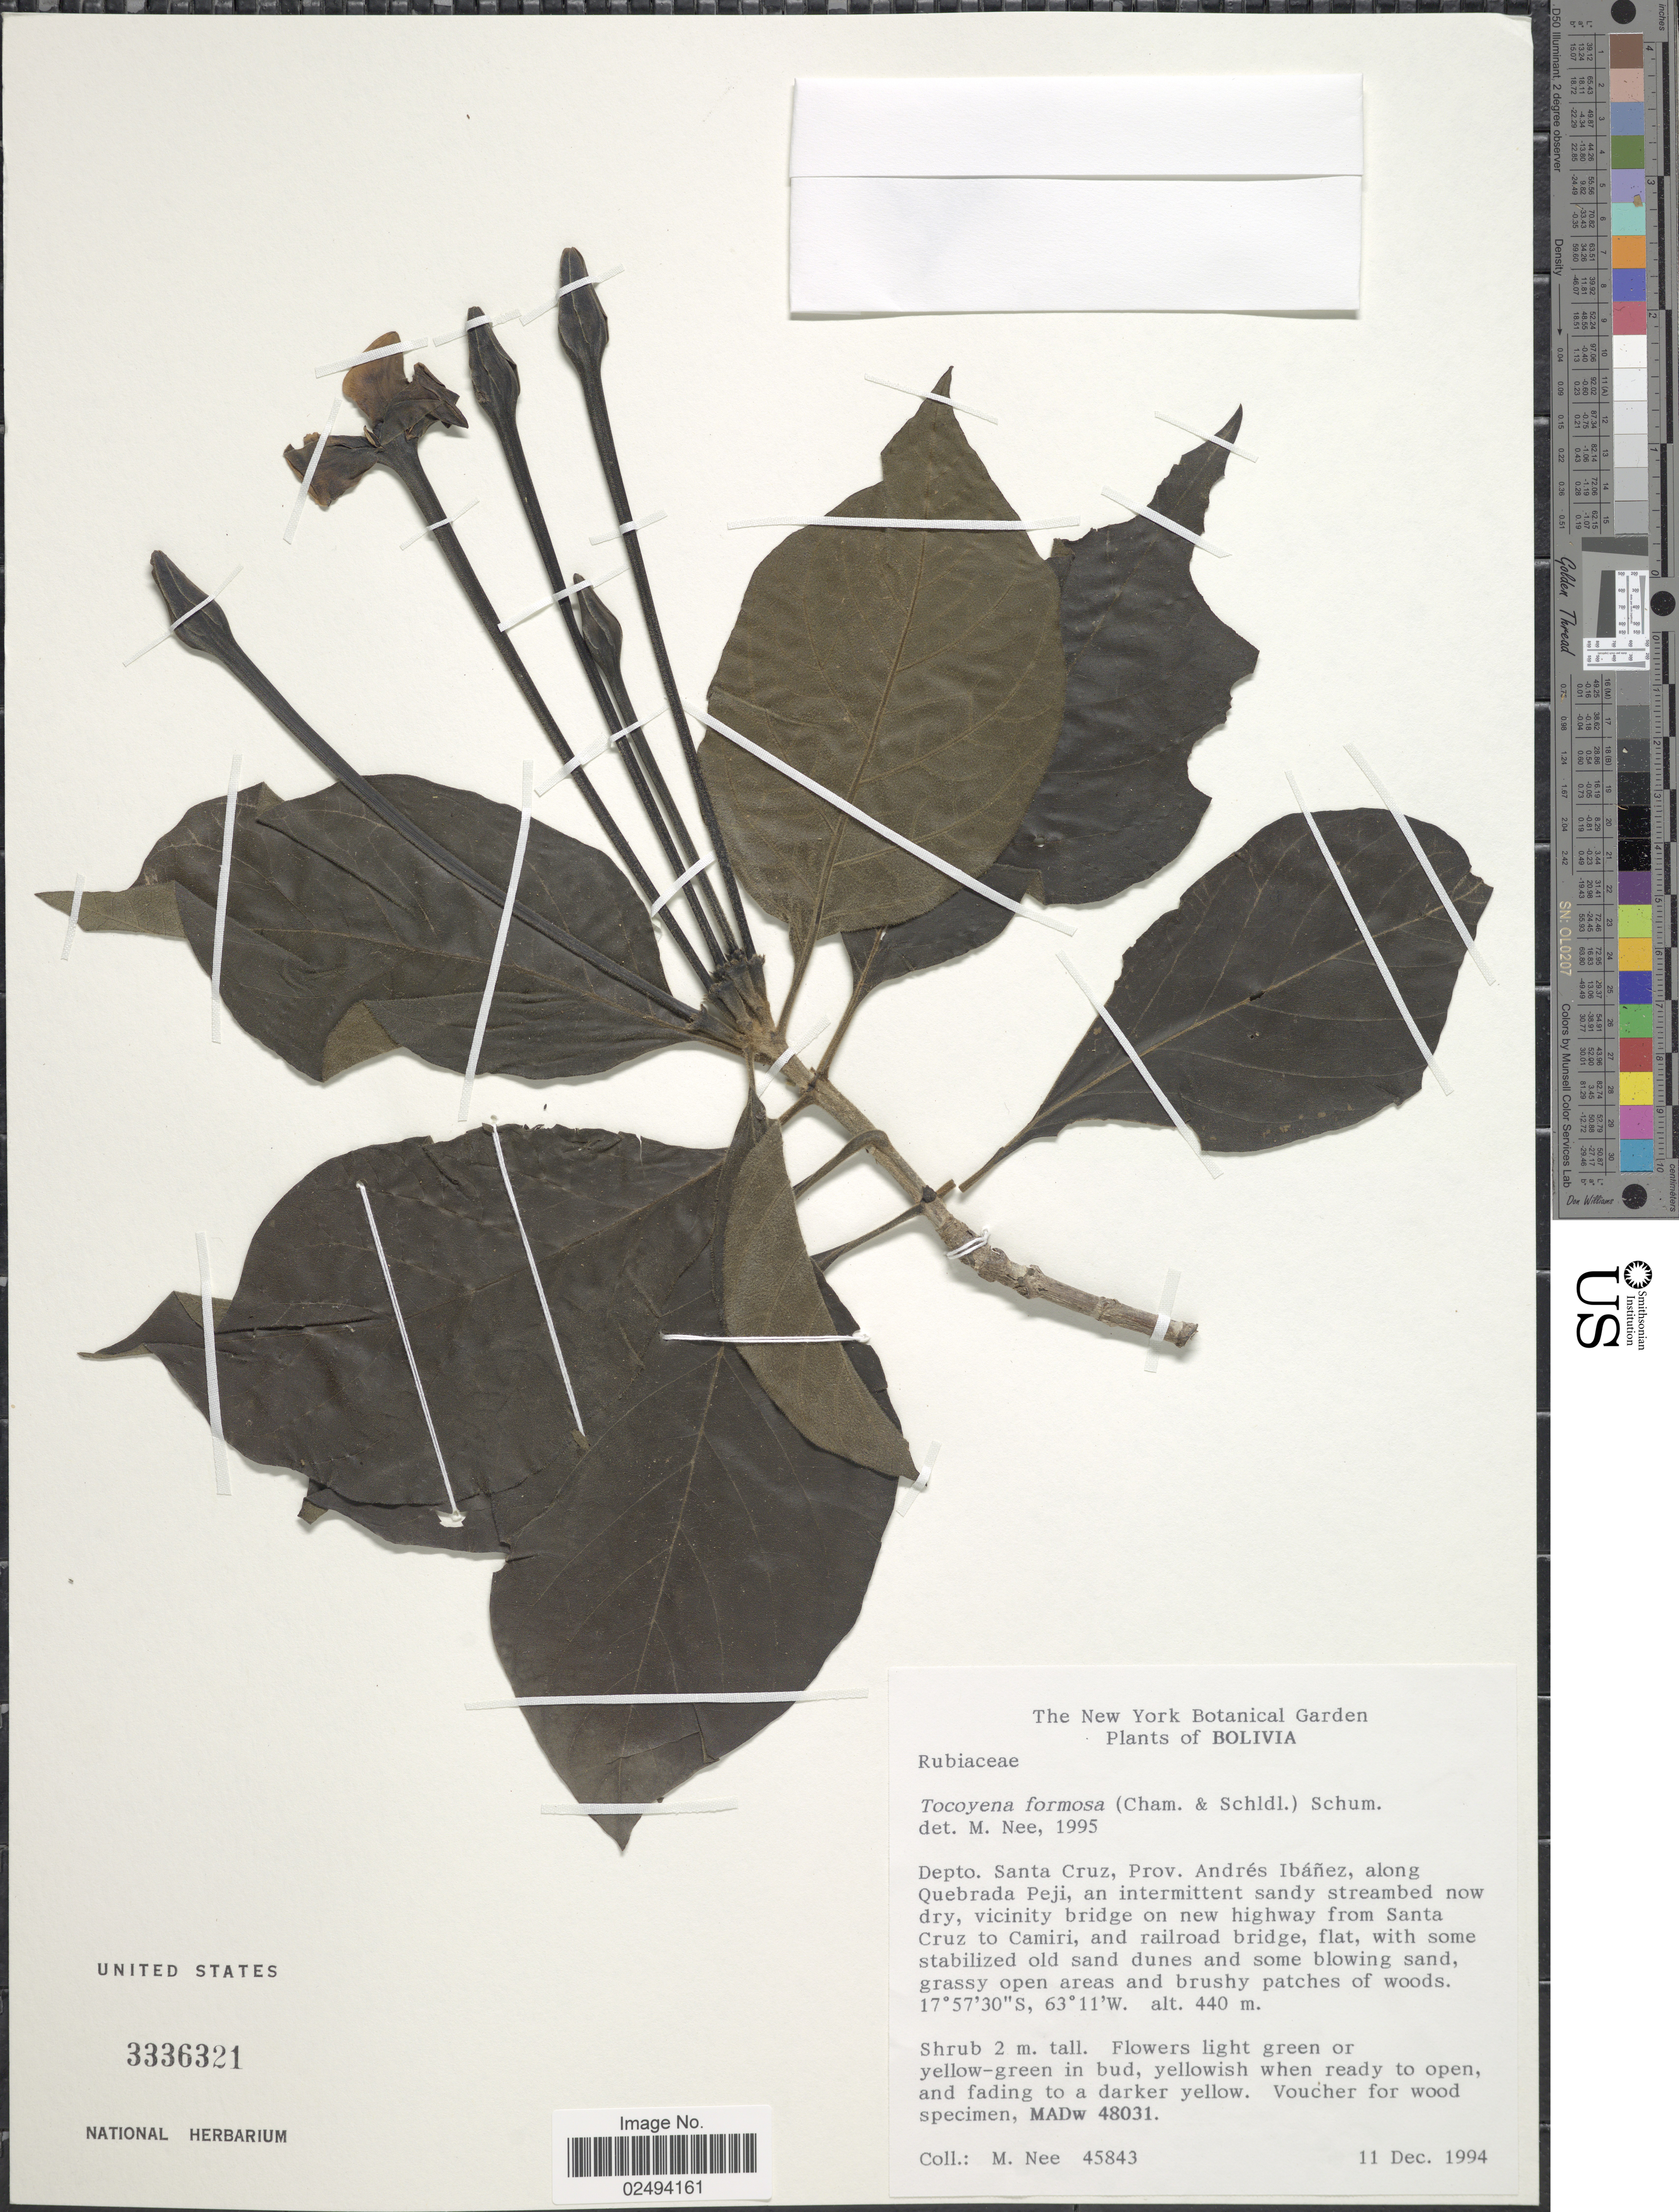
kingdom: Plantae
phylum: Tracheophyta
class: Magnoliopsida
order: Gentianales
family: Rubiaceae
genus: Tocoyena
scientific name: Tocoyena formosa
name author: (Cham. & Schltdl.) K. Schum.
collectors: M. Nee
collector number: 45843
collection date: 1994-12-11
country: Bolivia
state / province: Santa Cruz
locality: Depto. Santa Cruz, Prov. Andrés Ibáñez, along Quebrada Peji, an intermittent sandy streambed now dry, vicinity bridge on new highway from Santa Cruz to Camiri, and railroad bridge, flat, with some stabilized old sand dunes and some blowing sand, grassy open areas and brushy patches of woods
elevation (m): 440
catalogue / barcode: US 3336321